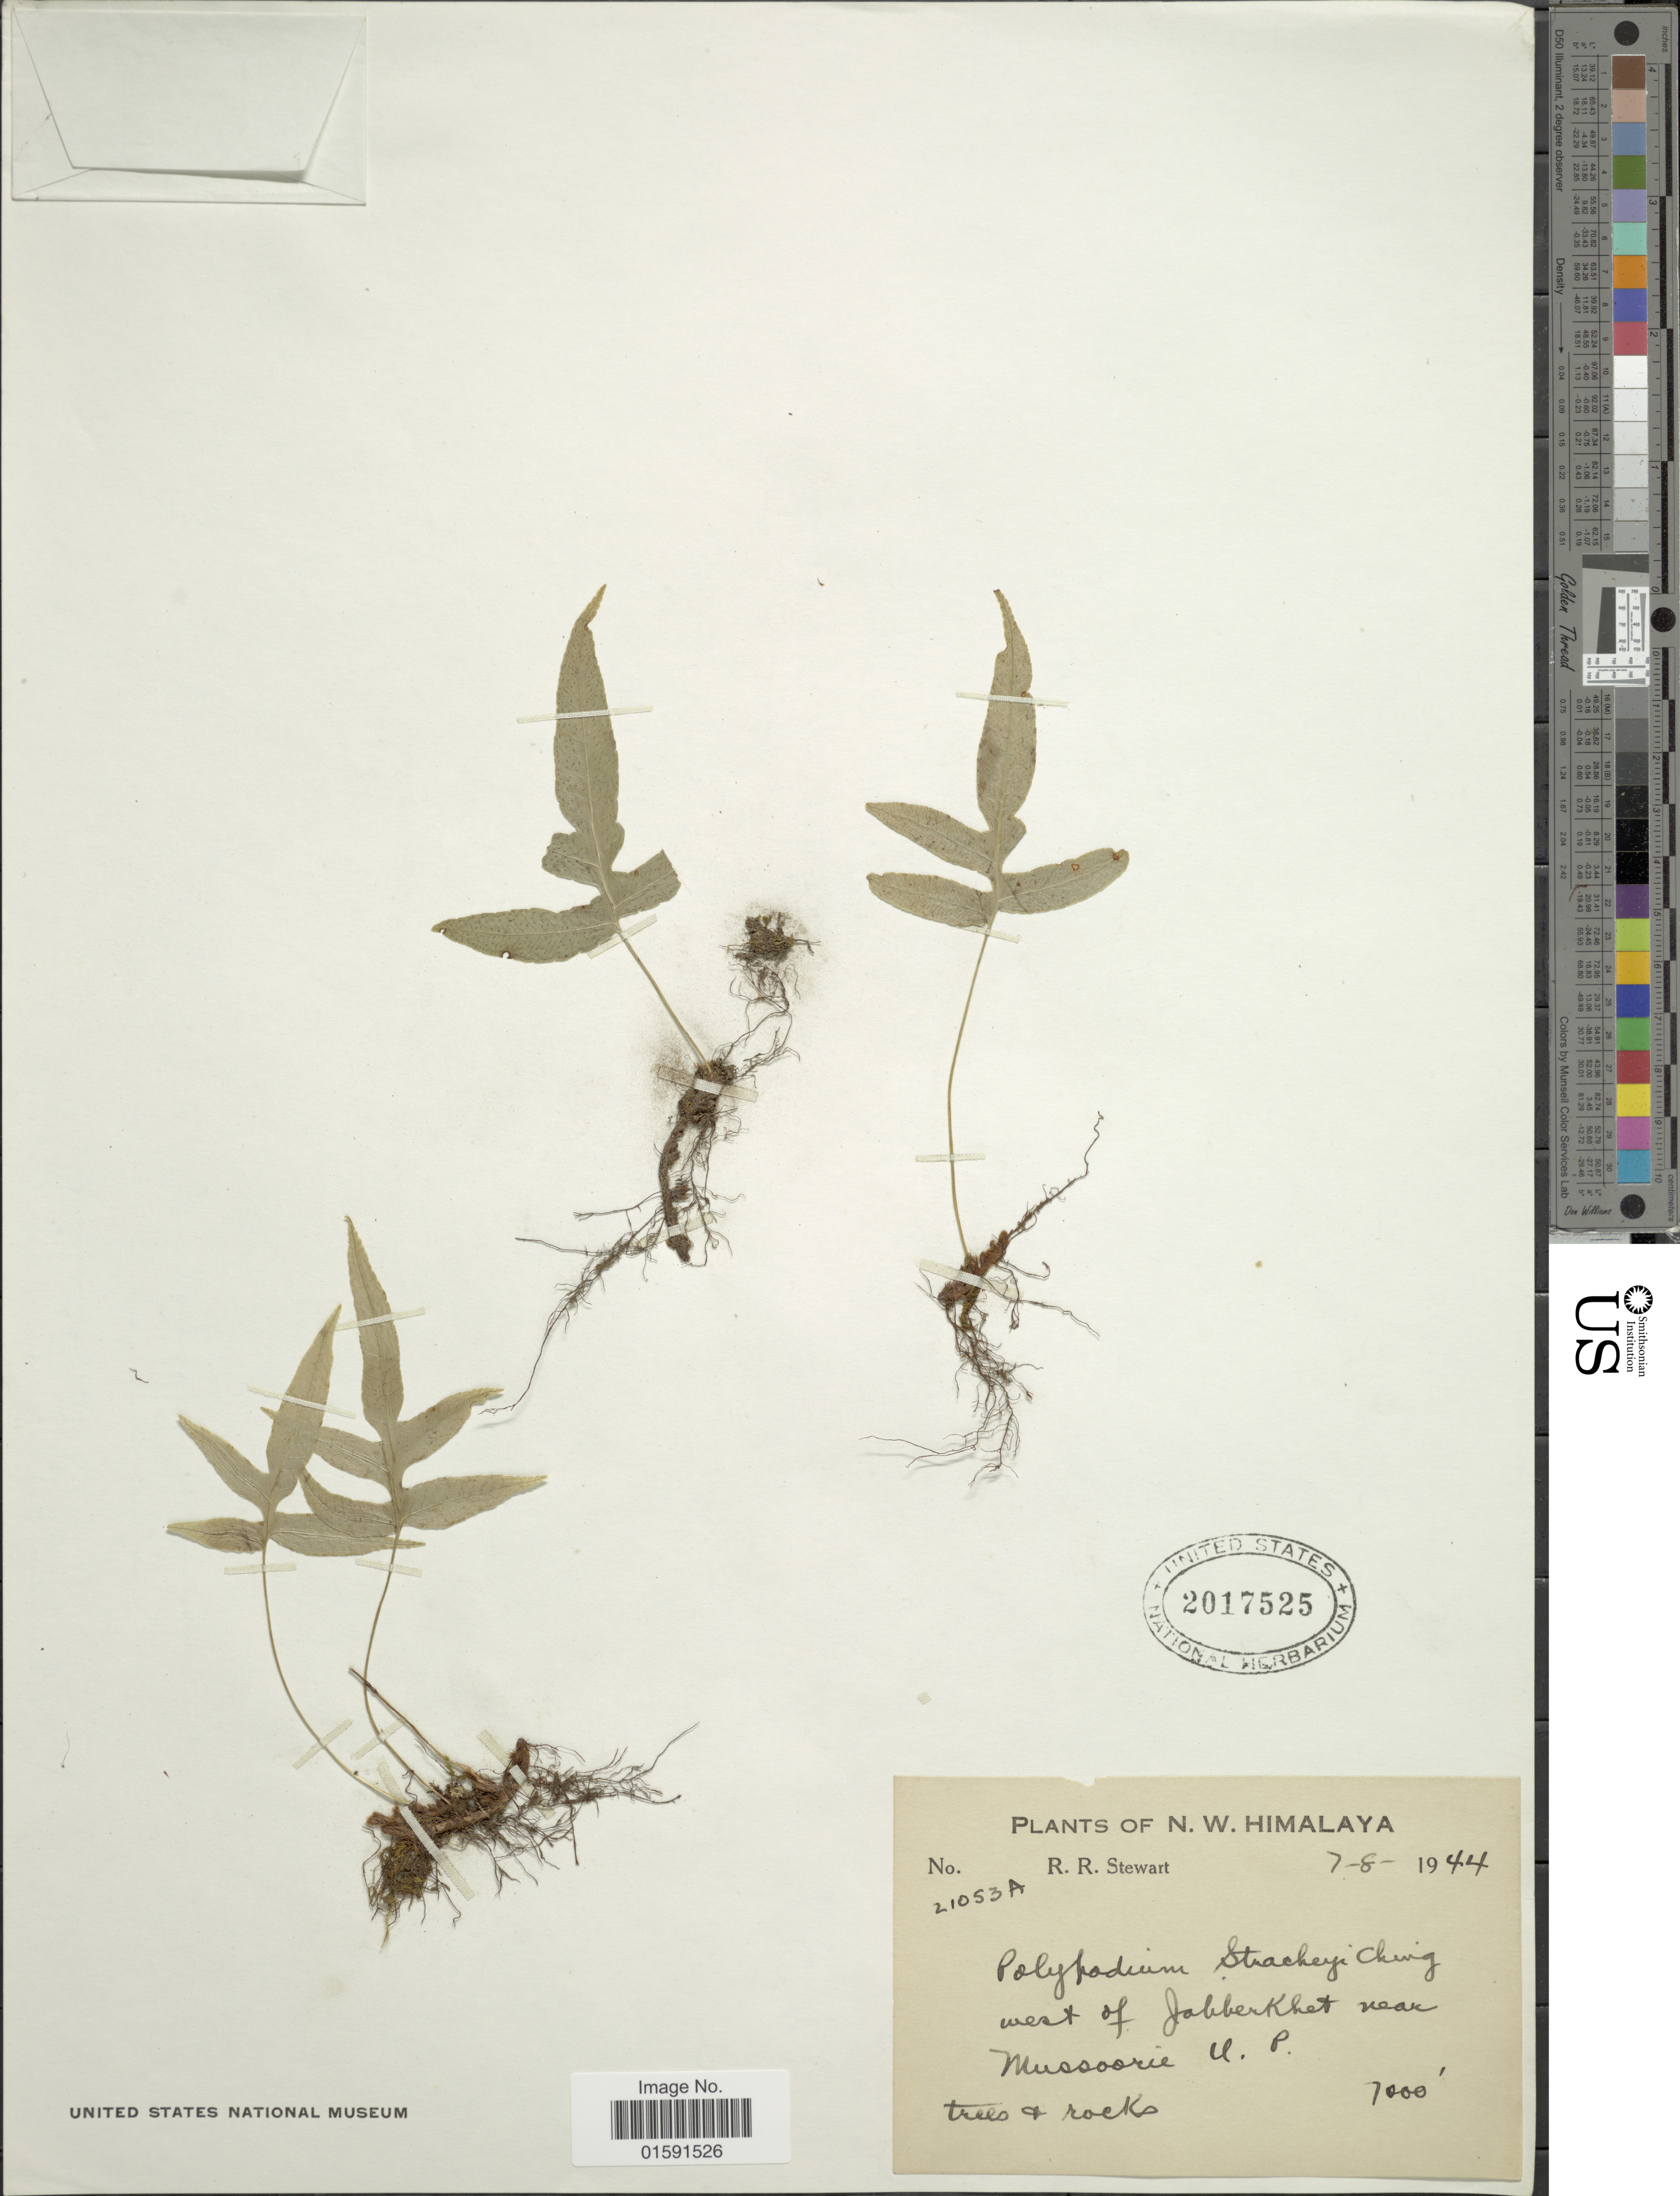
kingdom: Plantae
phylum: Tracheophyta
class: Polypodiopsida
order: Polypodiales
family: Polypodiaceae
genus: Selliguea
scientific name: Selliguea stracheyi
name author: (Ching) S. L. Yu et al.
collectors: R. R. Stewart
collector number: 21053A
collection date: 1944-08-07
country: India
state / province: Uttar Pradesh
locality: N. W. Himalaya. West of Jabberkhet near Mussoorie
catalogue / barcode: US 2017525